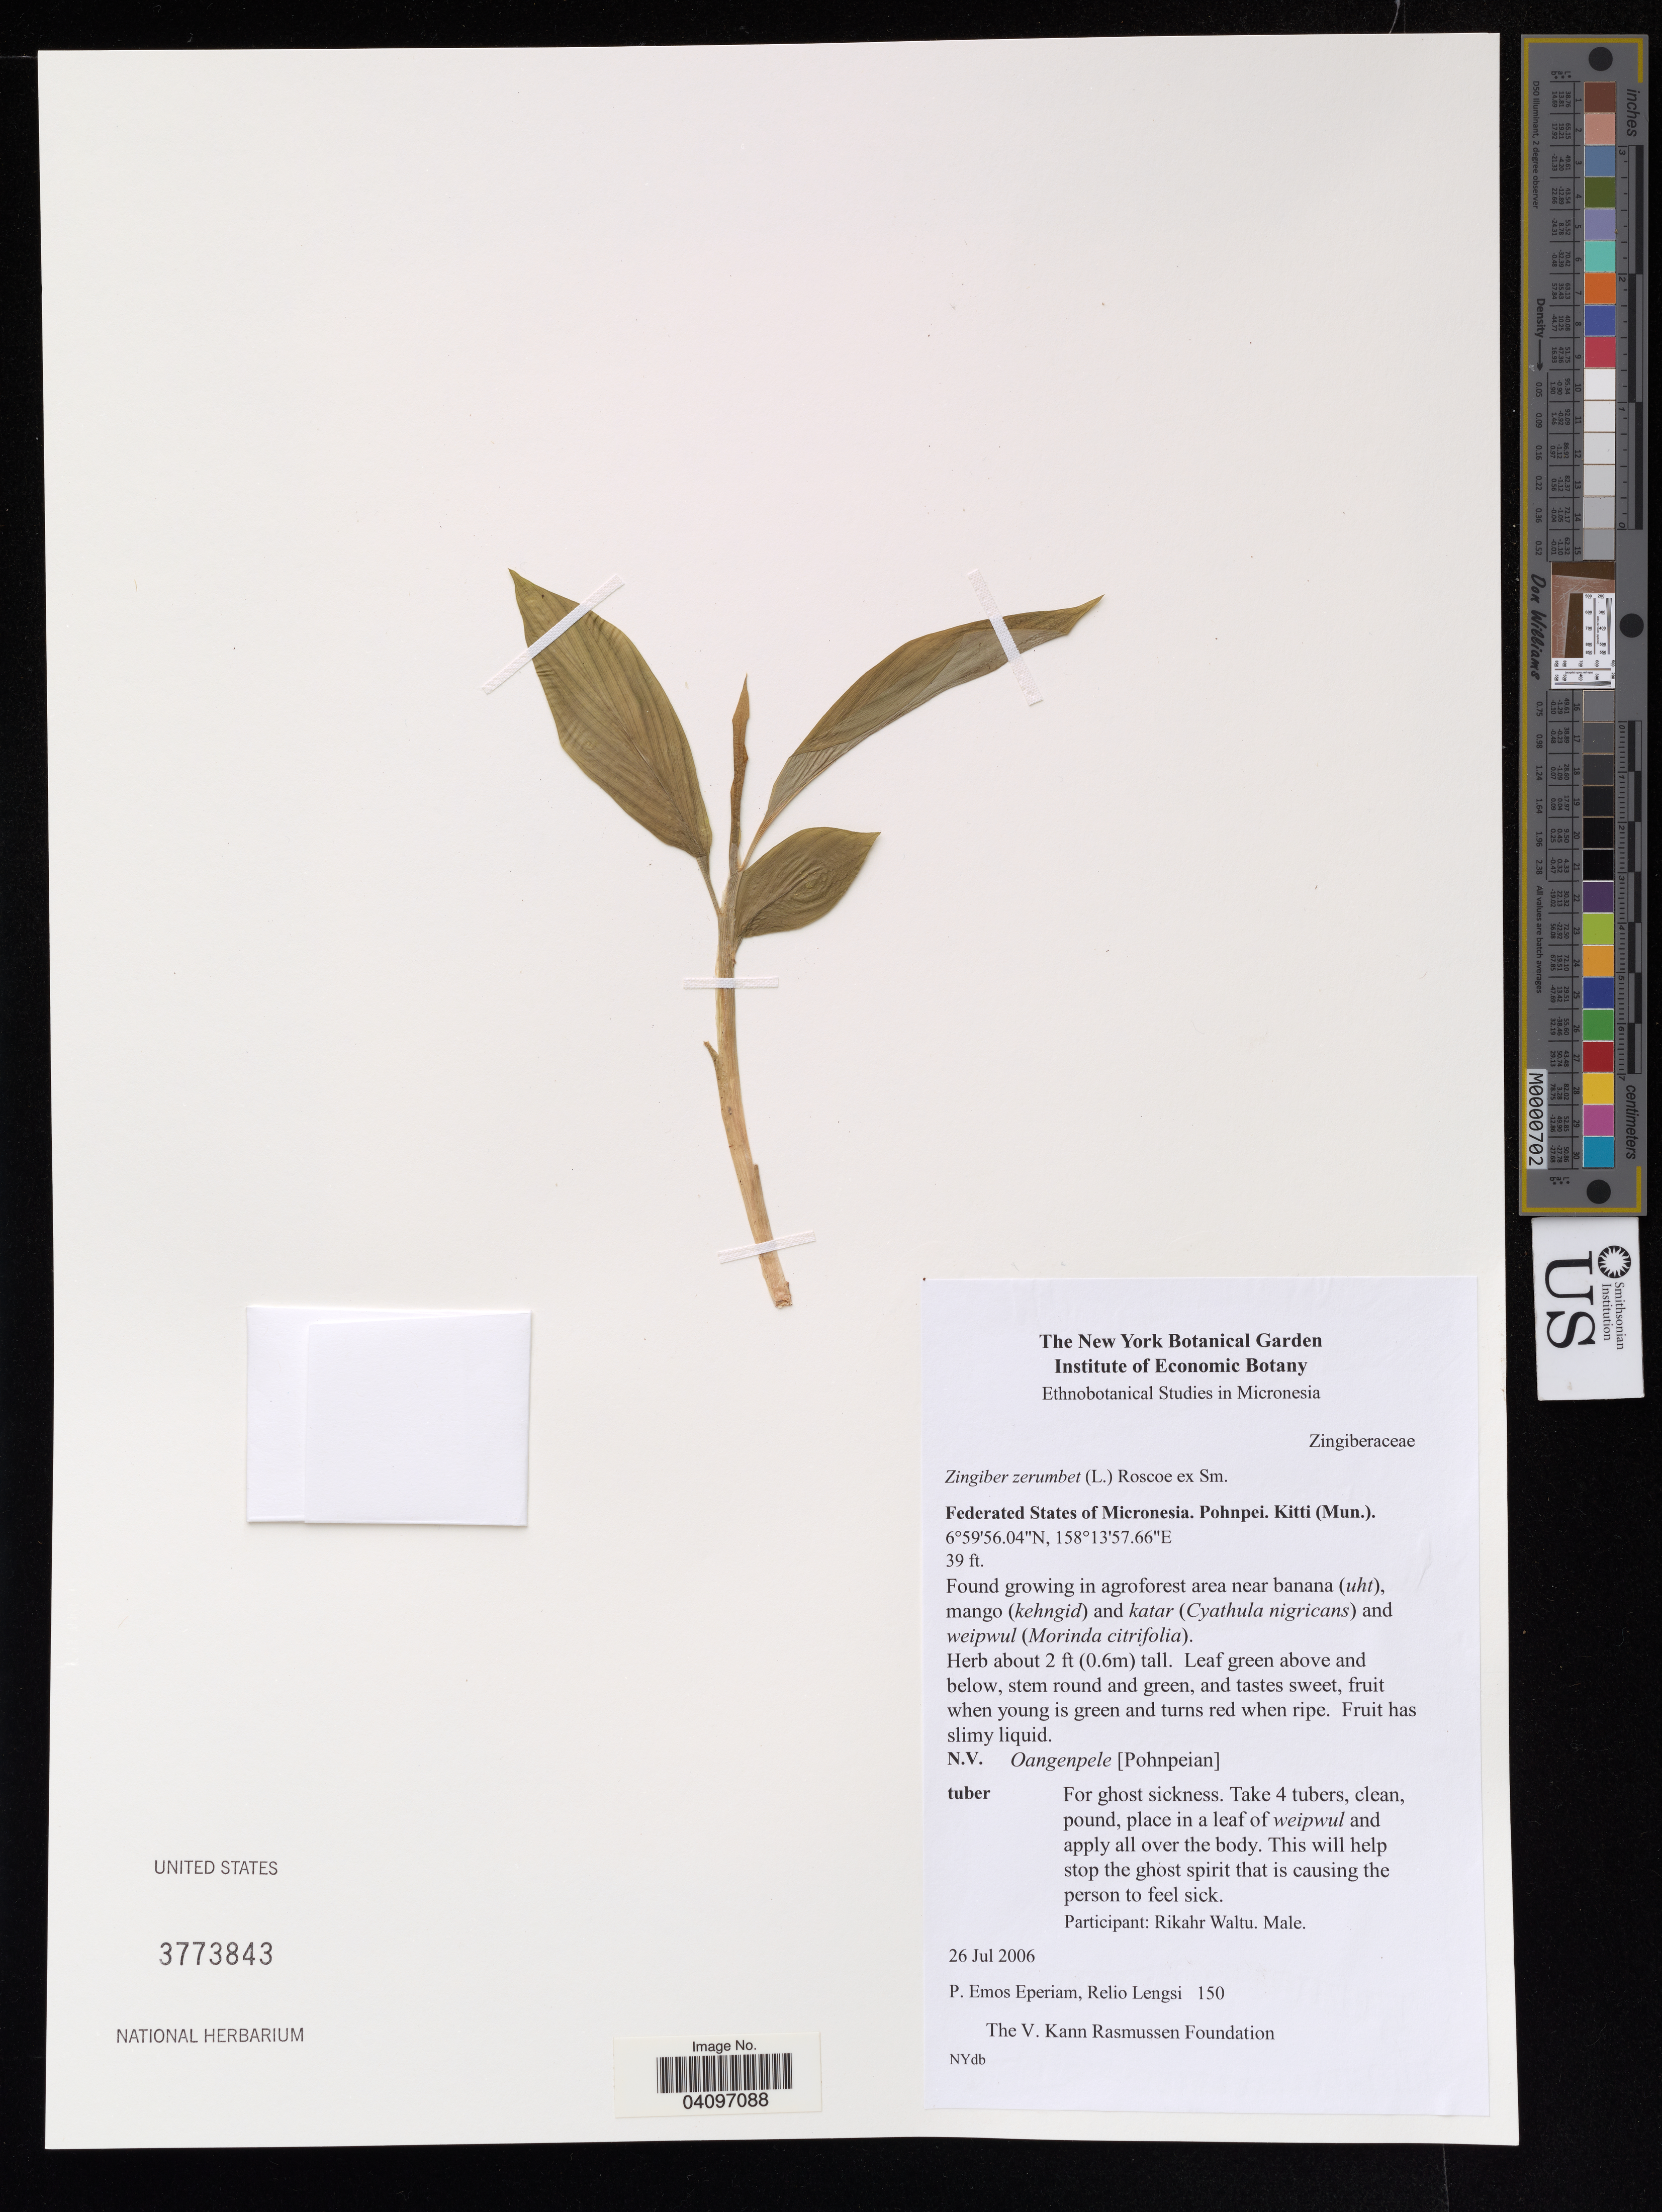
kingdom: Plantae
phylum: Tracheophyta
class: Liliopsida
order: Zingiberales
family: Zingiberaceae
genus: Zingiber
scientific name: Zingiber zerumbet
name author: (L.) Sm.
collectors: P. Eperiam & R. Lengsi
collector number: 150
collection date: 2006-07-26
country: Micronesia, Federated States of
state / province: Pohnpei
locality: Federated States of Micronesia. Pohnpei. Kitti (Mun.).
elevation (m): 12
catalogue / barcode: US 3773843